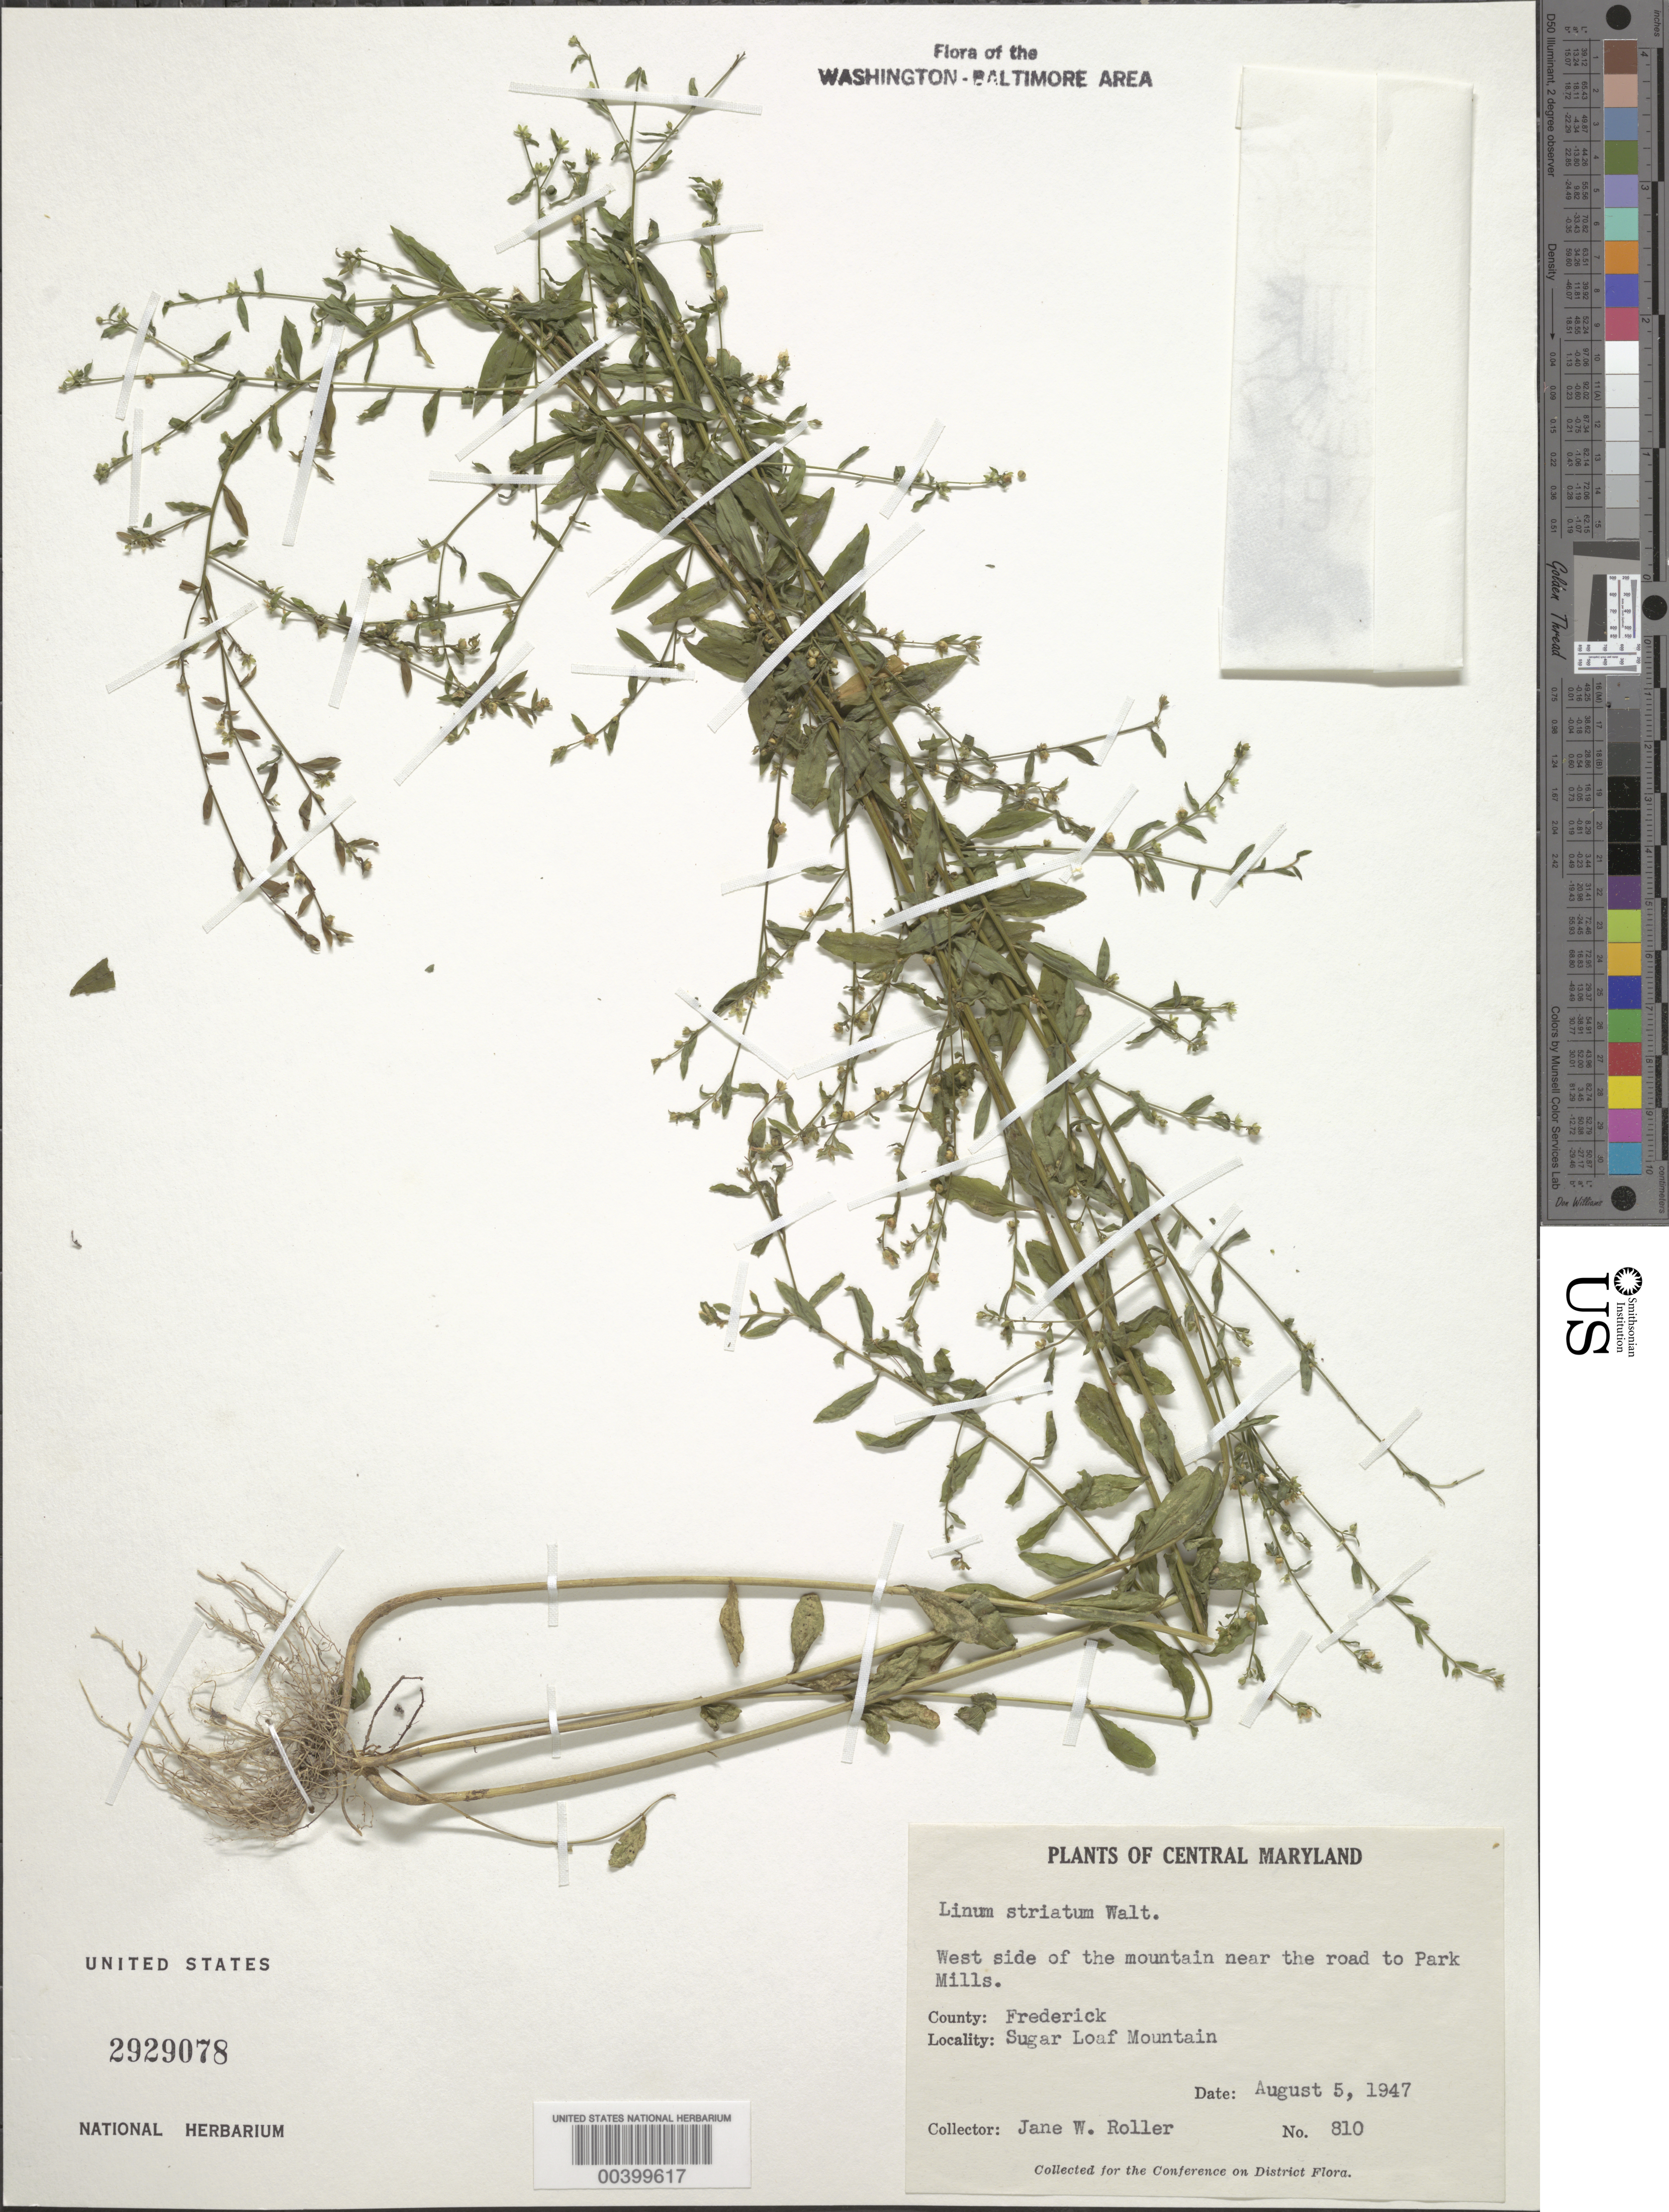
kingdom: Plantae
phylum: Tracheophyta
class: Magnoliopsida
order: Malpighiales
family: Linaceae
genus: Linum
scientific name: Linum striatum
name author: Walter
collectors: J. W. Roller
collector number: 810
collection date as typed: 05 Aug 1947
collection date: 1947-08-05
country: United States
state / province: Maryland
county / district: Frederick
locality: Sugar Loaf Mountain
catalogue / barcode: US 2929078